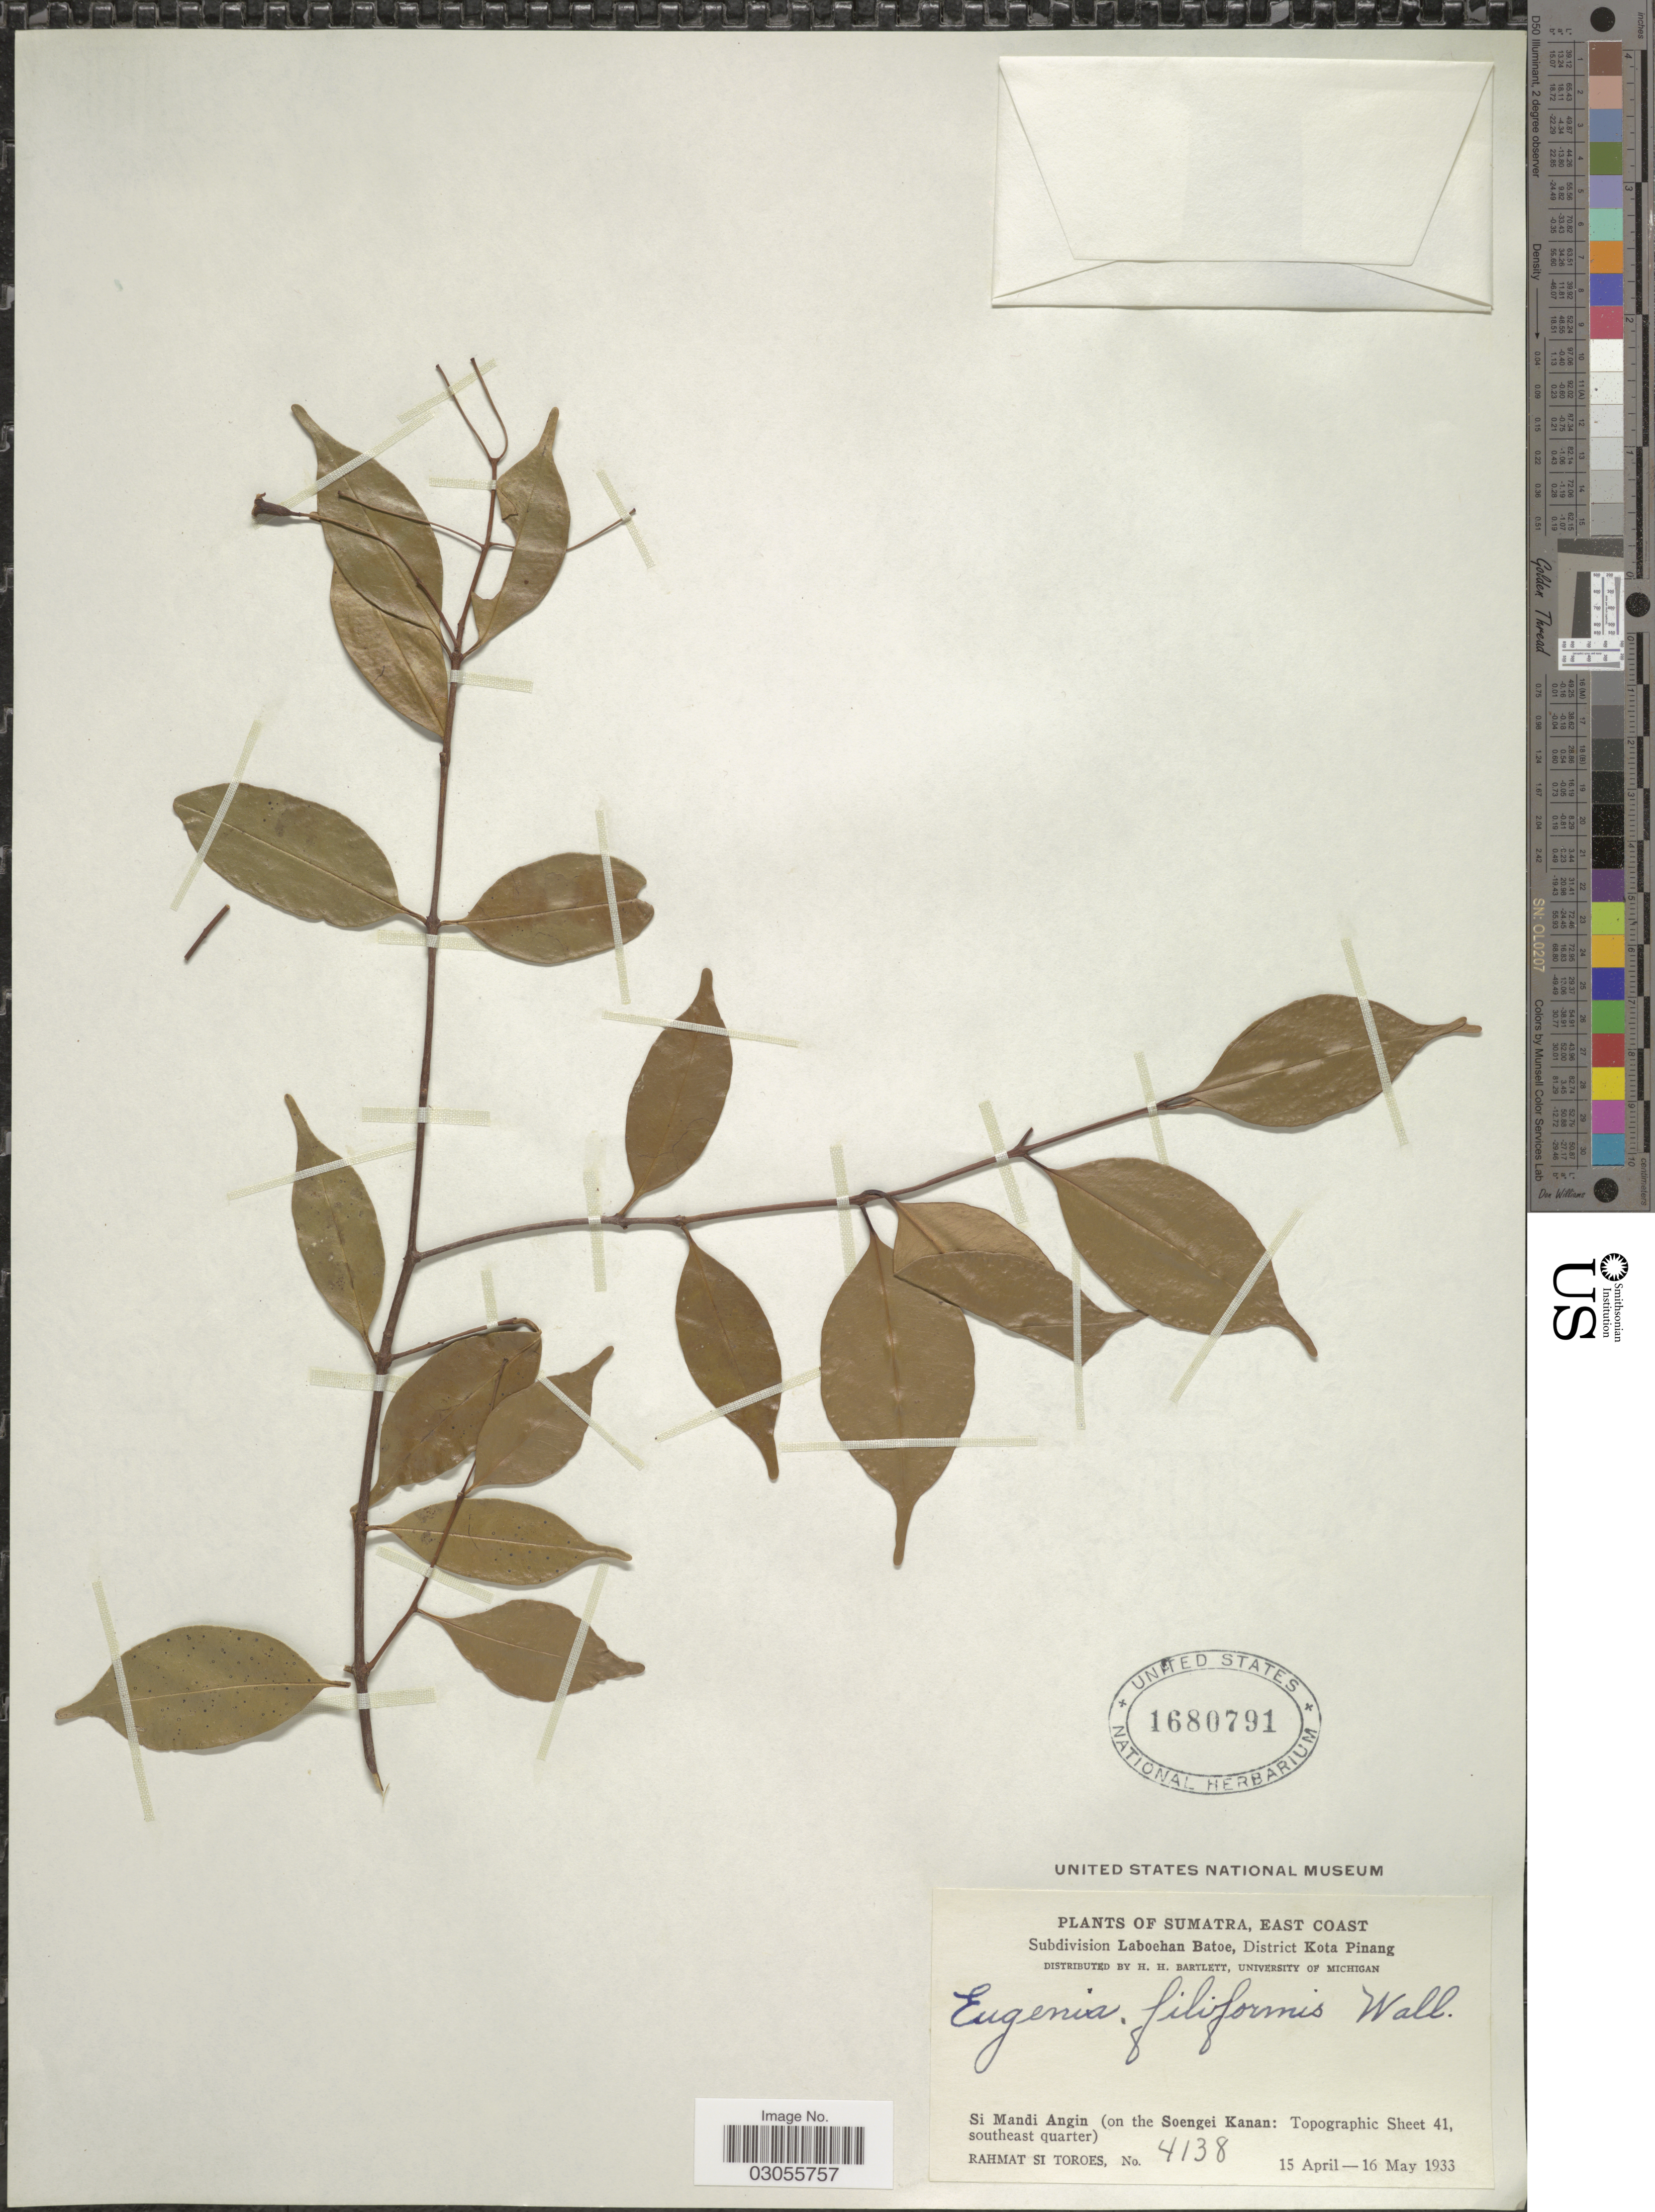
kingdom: Plantae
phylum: Tracheophyta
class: Magnoliopsida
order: Myrtales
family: Myrtaceae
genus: Syzygium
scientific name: Syzygium filiforme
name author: Chantar. & J.Parn.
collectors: Rahmat Si Boeea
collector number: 4138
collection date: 1933-04-15/1933-05-16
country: Indonesia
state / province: Sumatra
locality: East Coast. Subdivision Laboehan Batoe, District Kota Pinang. Si Mandi Angin (on the Soengei Kanan: Topographic Sheet 41, southeast quarter).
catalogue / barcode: US 1680791